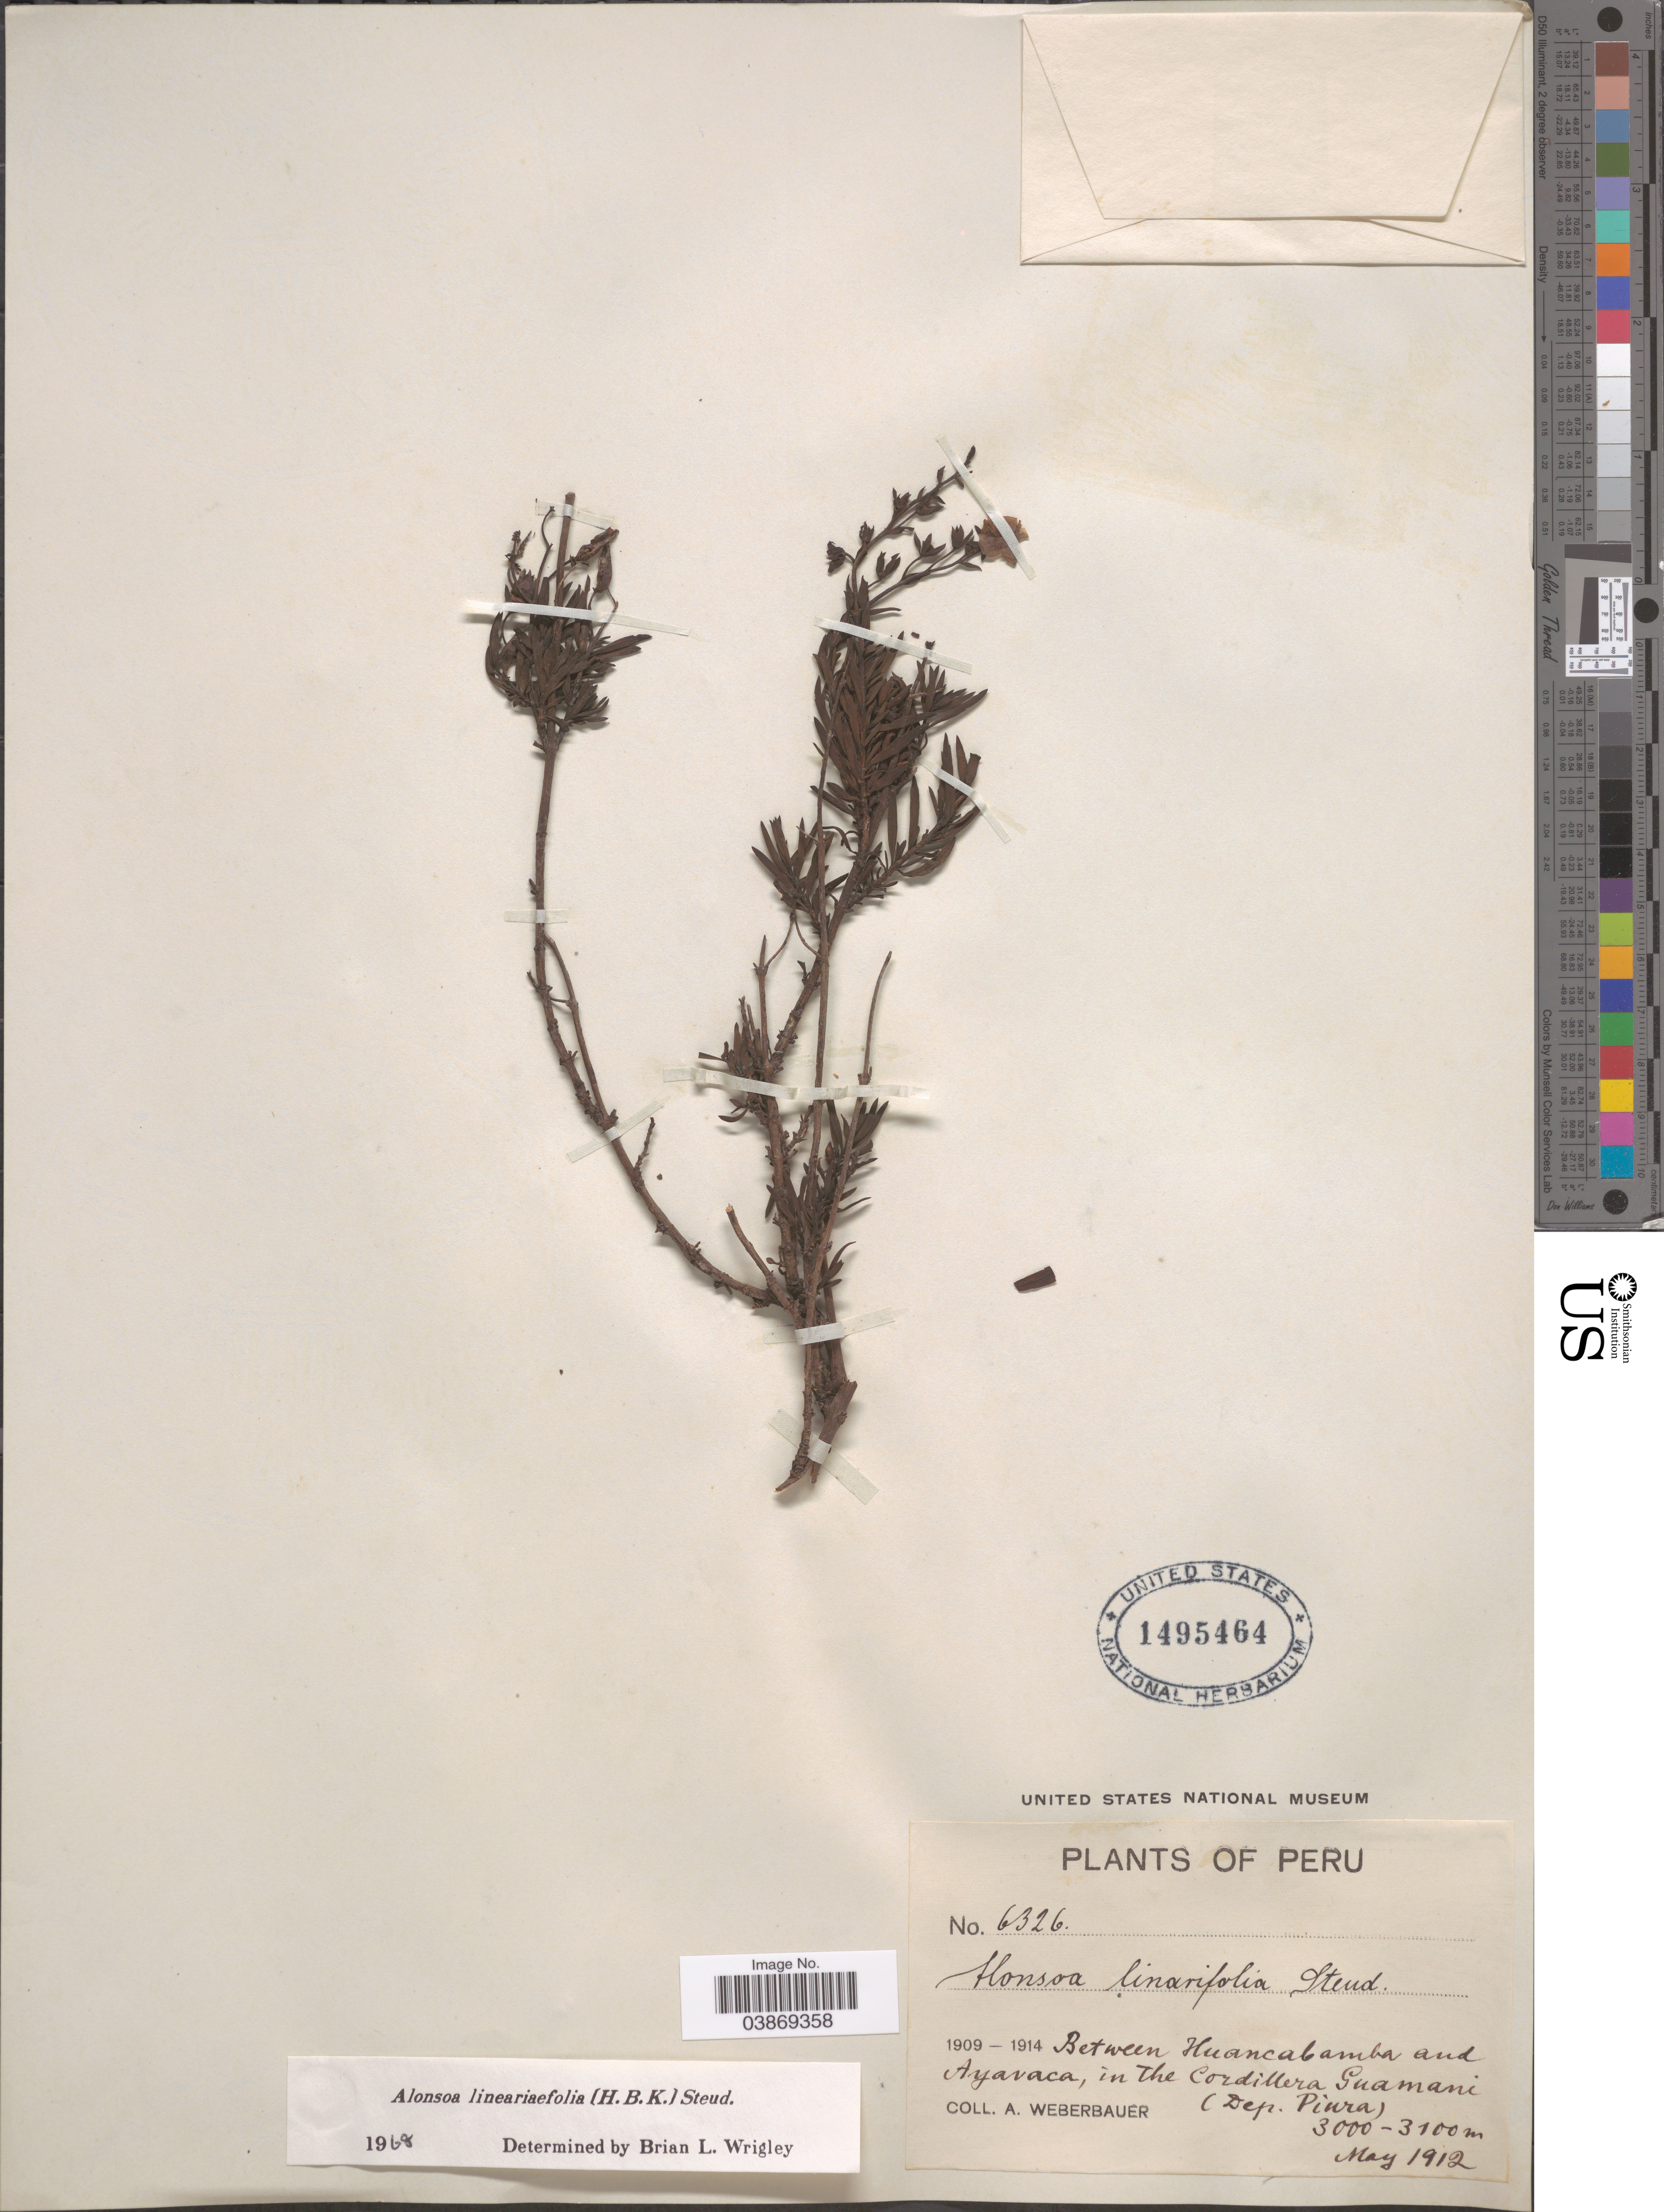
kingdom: Plantae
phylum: Tracheophyta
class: Magnoliopsida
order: Lamiales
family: Scrophulariaceae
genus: Alonsoa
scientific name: Alonsoa linearifolia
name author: Steud.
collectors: A. Weberbauer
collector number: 6326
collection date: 1912-05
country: Peru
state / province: Piura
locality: Between Huancabamba and Ayavaca, in the Cordillera Guamani (Dep. Piura).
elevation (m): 3000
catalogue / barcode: US 1495464